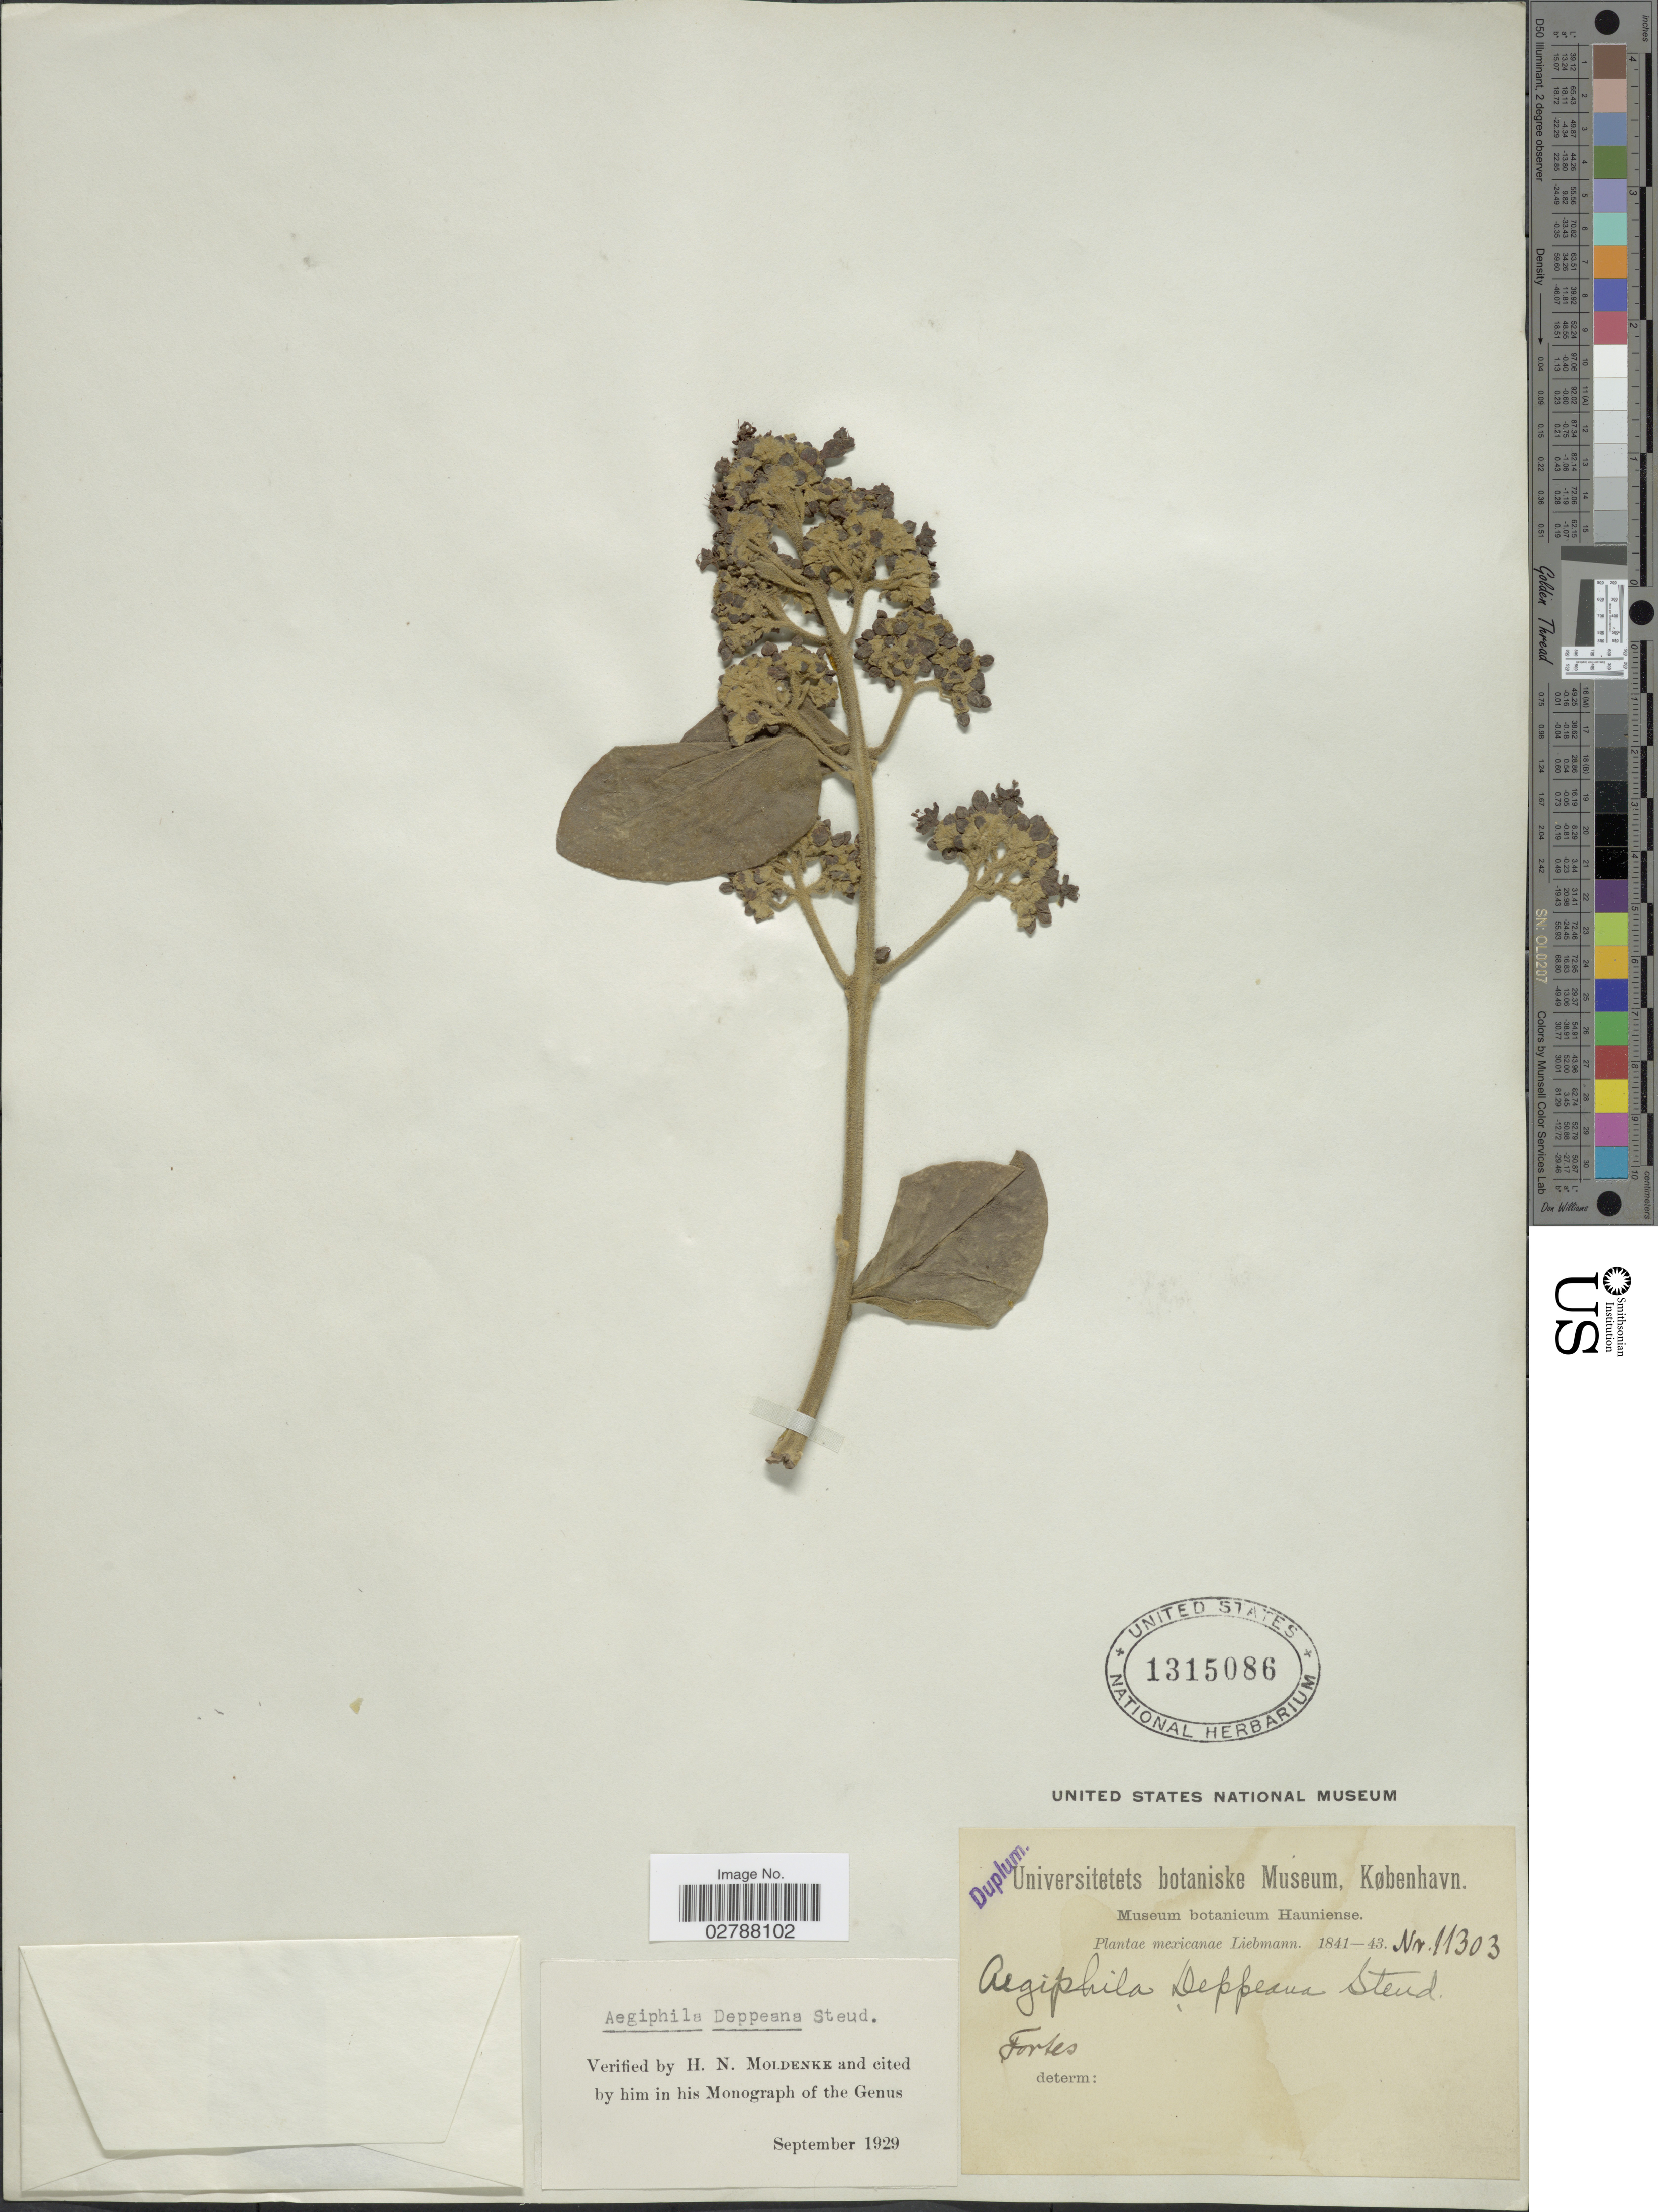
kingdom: Plantae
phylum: Tracheophyta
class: Magnoliopsida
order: Lamiales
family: Lamiaceae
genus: Aegiphila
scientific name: Aegiphila deppeana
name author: Steud.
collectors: Liebmann, --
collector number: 11303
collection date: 1841/1843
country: Mexico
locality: Fortes.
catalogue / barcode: US 1315086